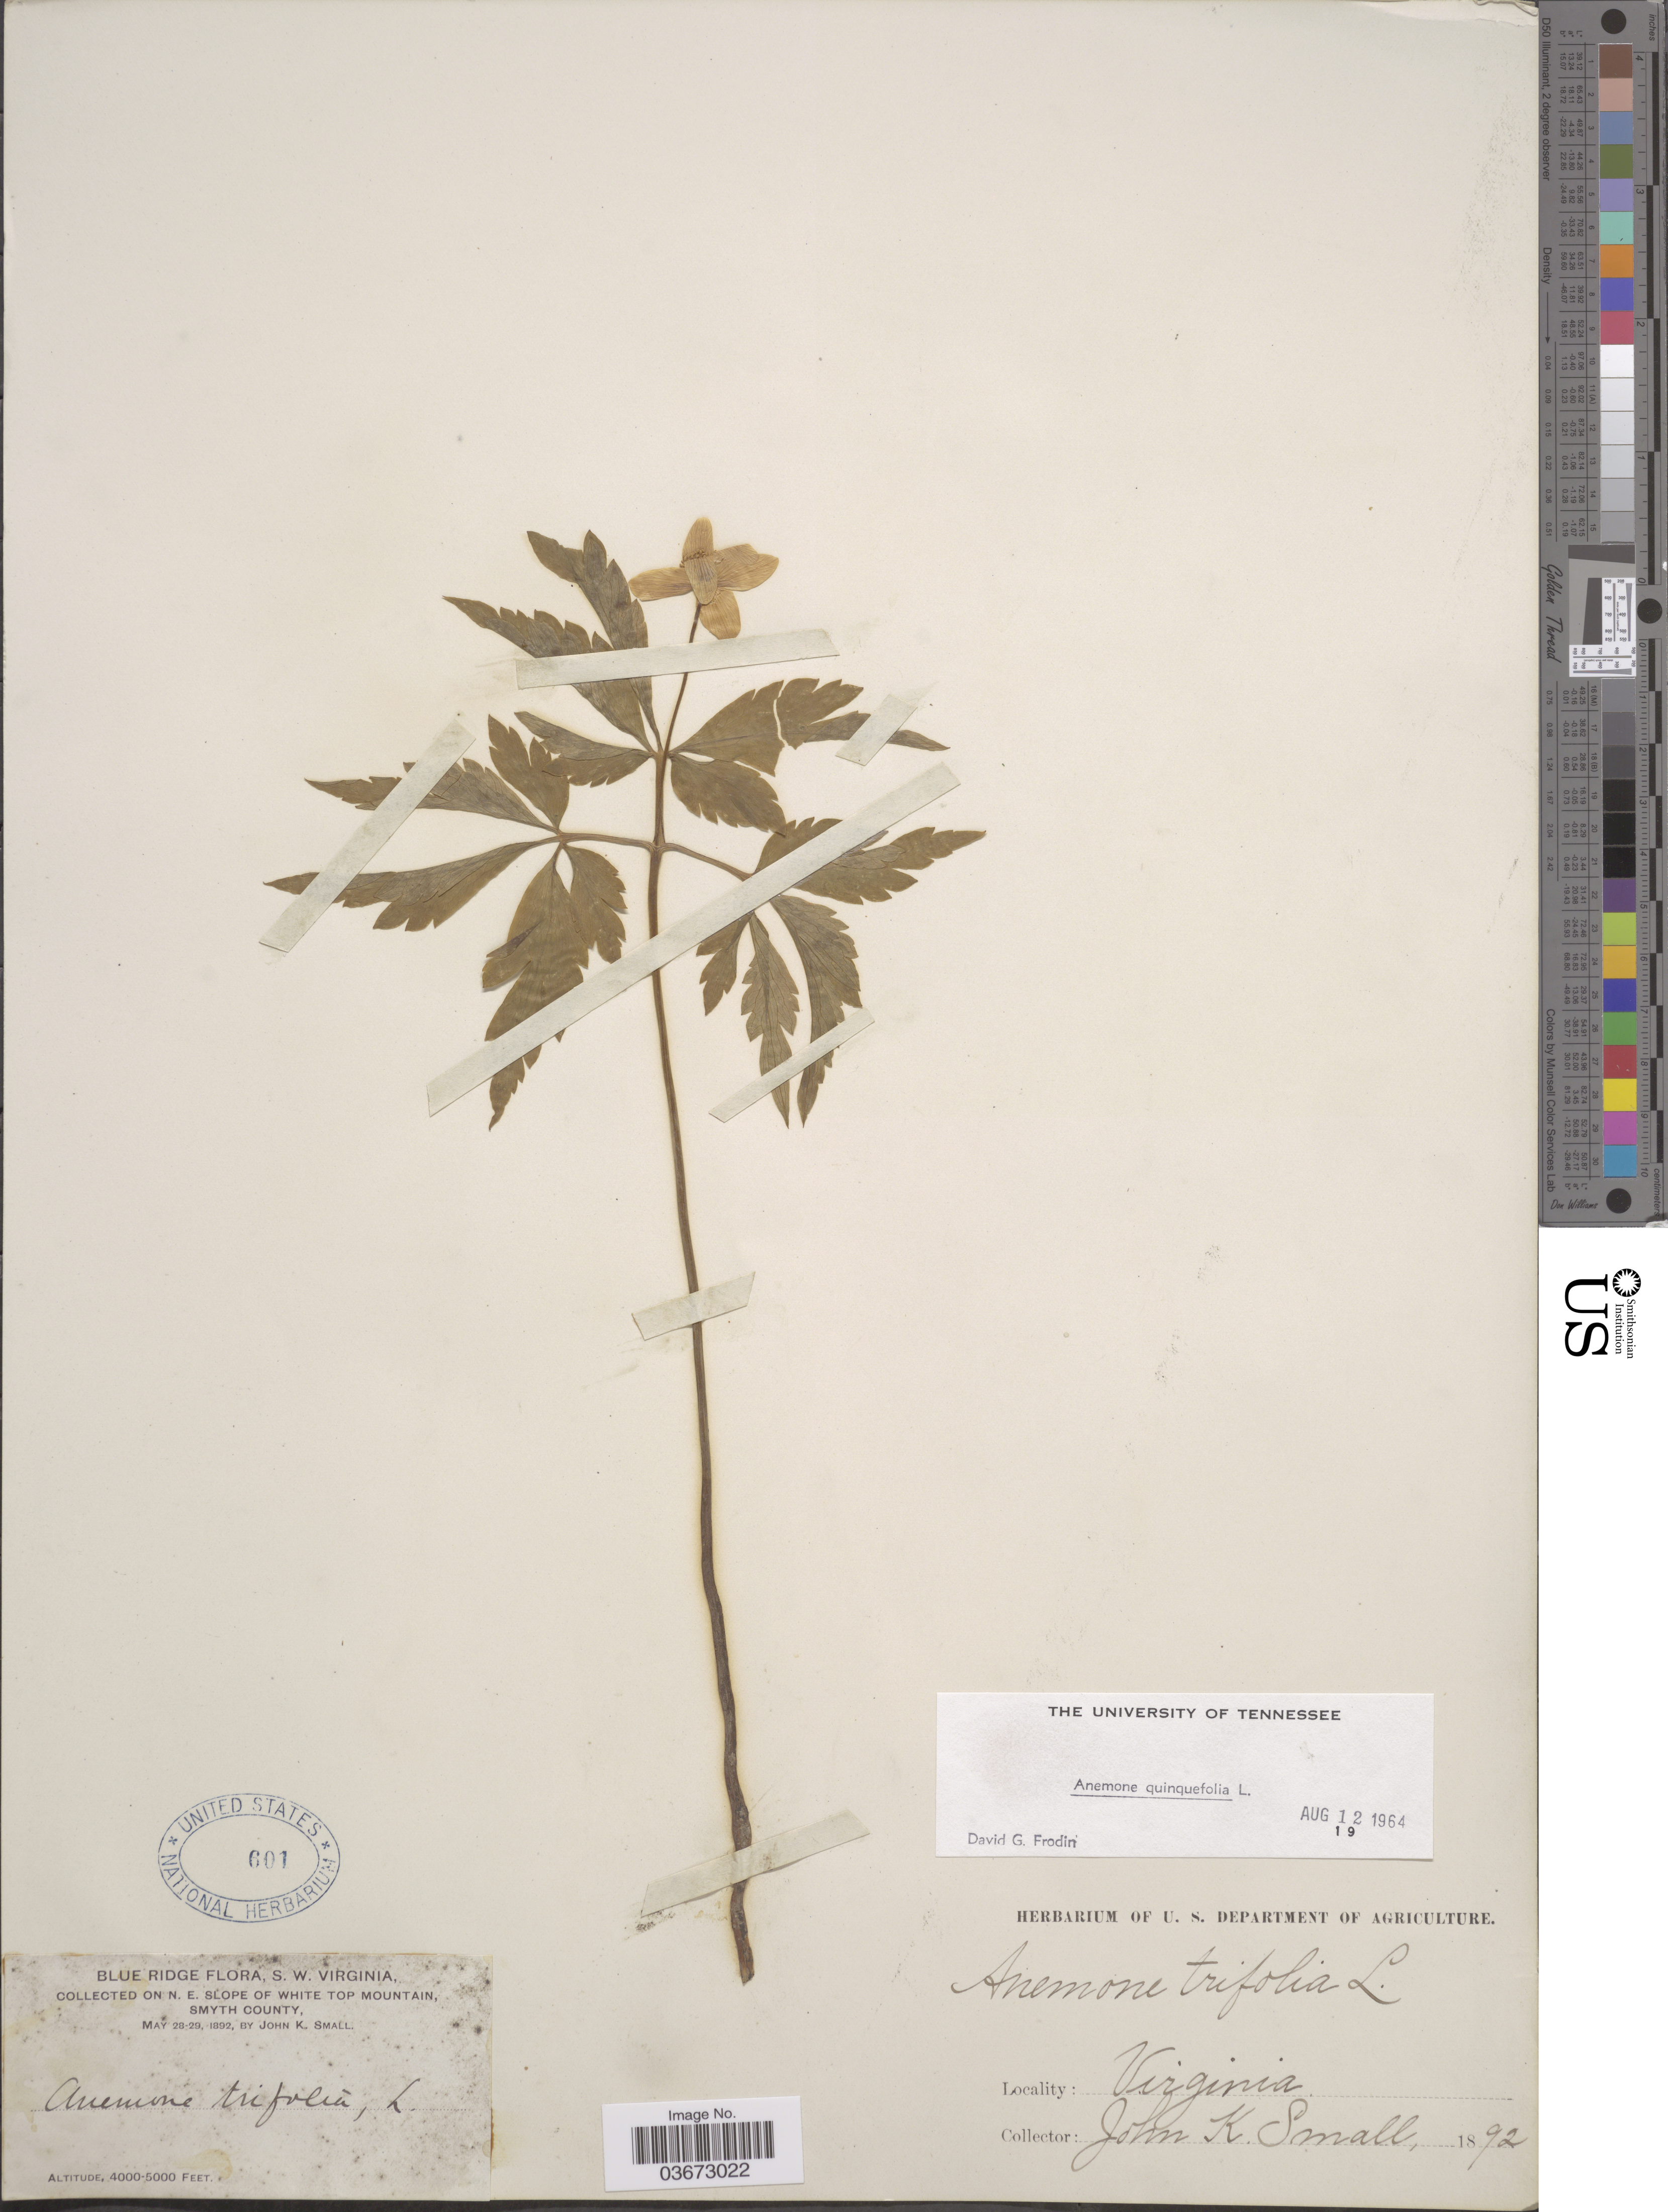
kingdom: Plantae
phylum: Tracheophyta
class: Magnoliopsida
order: Ranunculales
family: Ranunculaceae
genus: Anemone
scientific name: Anemone quinquefolia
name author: L.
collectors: J. K. Small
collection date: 1892-05-28/1892-05-29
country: United States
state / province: Virginia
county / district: Smyth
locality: Blue Ridge, S. W. Virginia. N. E. slope of White Top Mountain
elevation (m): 1219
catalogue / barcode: US 601